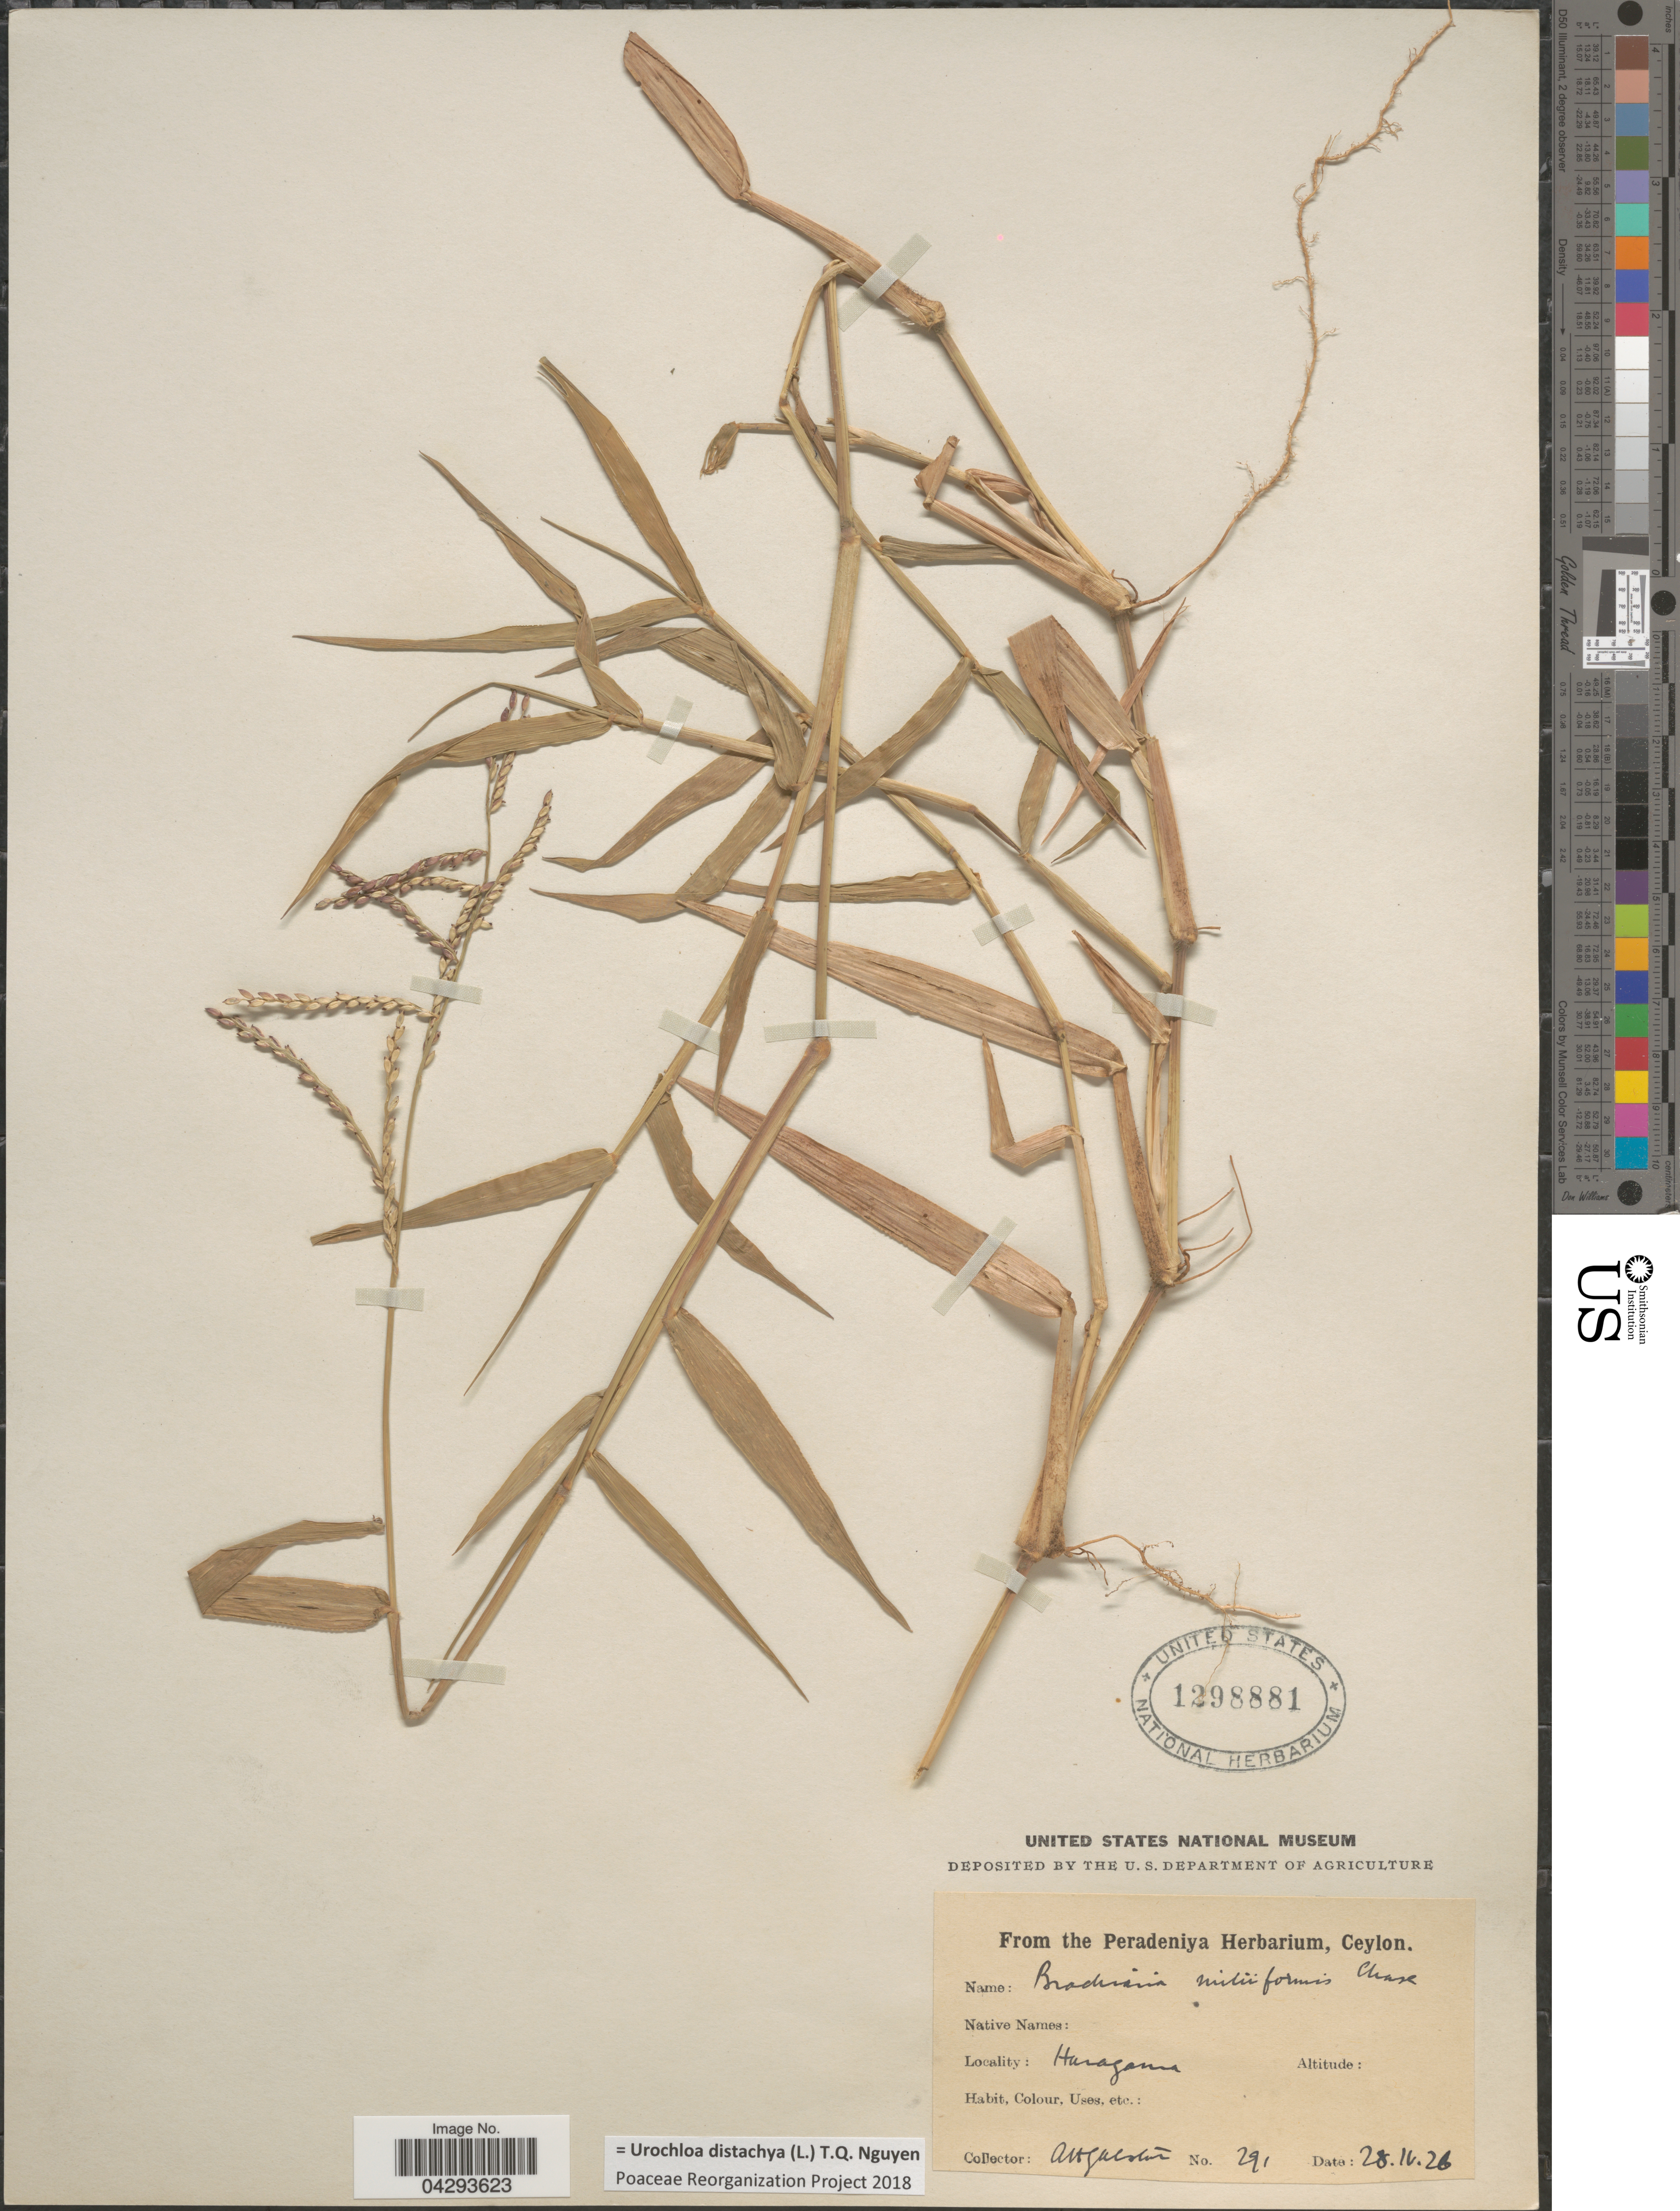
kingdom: Plantae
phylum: Tracheophyta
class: Liliopsida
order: Poales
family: Poaceae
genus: Urochloa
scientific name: Urochloa distachya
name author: (L.) T.Q. Nguyen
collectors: A. H. Alston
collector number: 291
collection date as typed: Transcribed d/m/y: 28/4/26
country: Sri Lanka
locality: Haragama.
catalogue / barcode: US 1298881